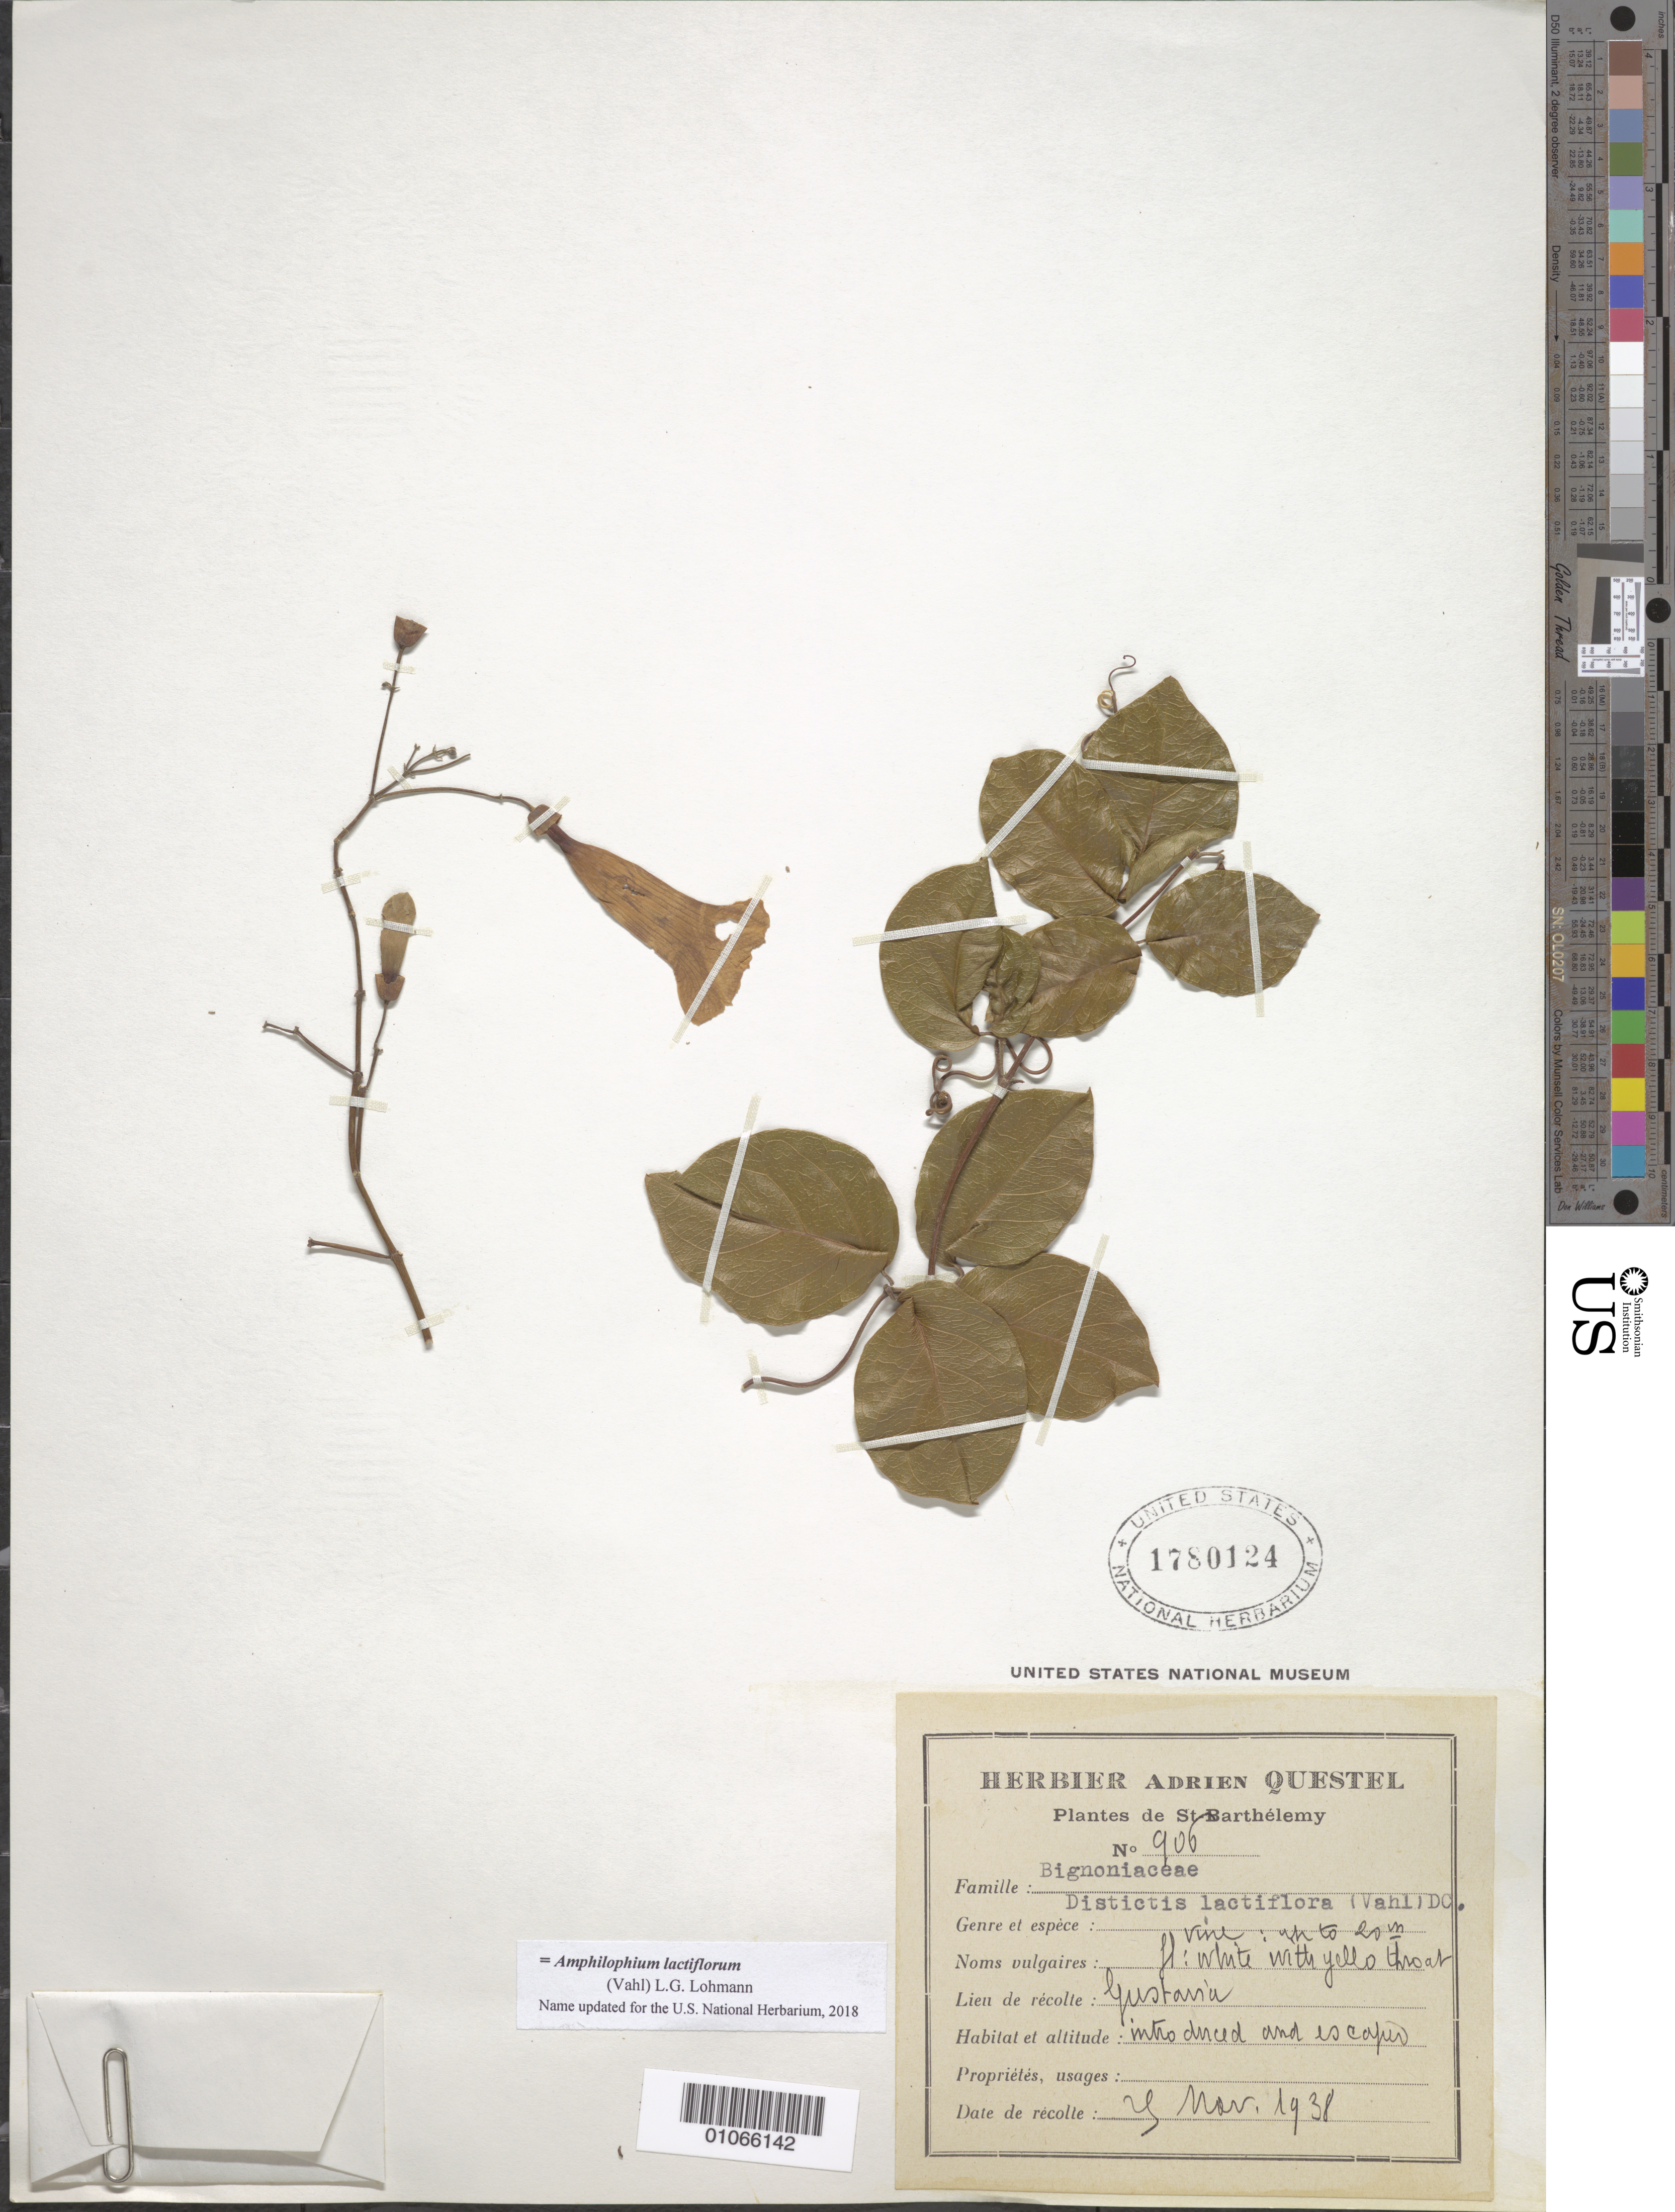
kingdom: Plantae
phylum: Tracheophyta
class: Magnoliopsida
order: Lamiales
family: Bignoniaceae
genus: Amphilophium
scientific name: Amphilophium lactiflorum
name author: (Vahl) L.G. Lohmann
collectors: A. Questel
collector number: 906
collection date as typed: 04 Mar 1938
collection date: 1938-03-04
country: Saint Barthélemy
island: St. Barthélemy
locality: Gustania.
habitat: Introduced and escaped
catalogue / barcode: US 1780124